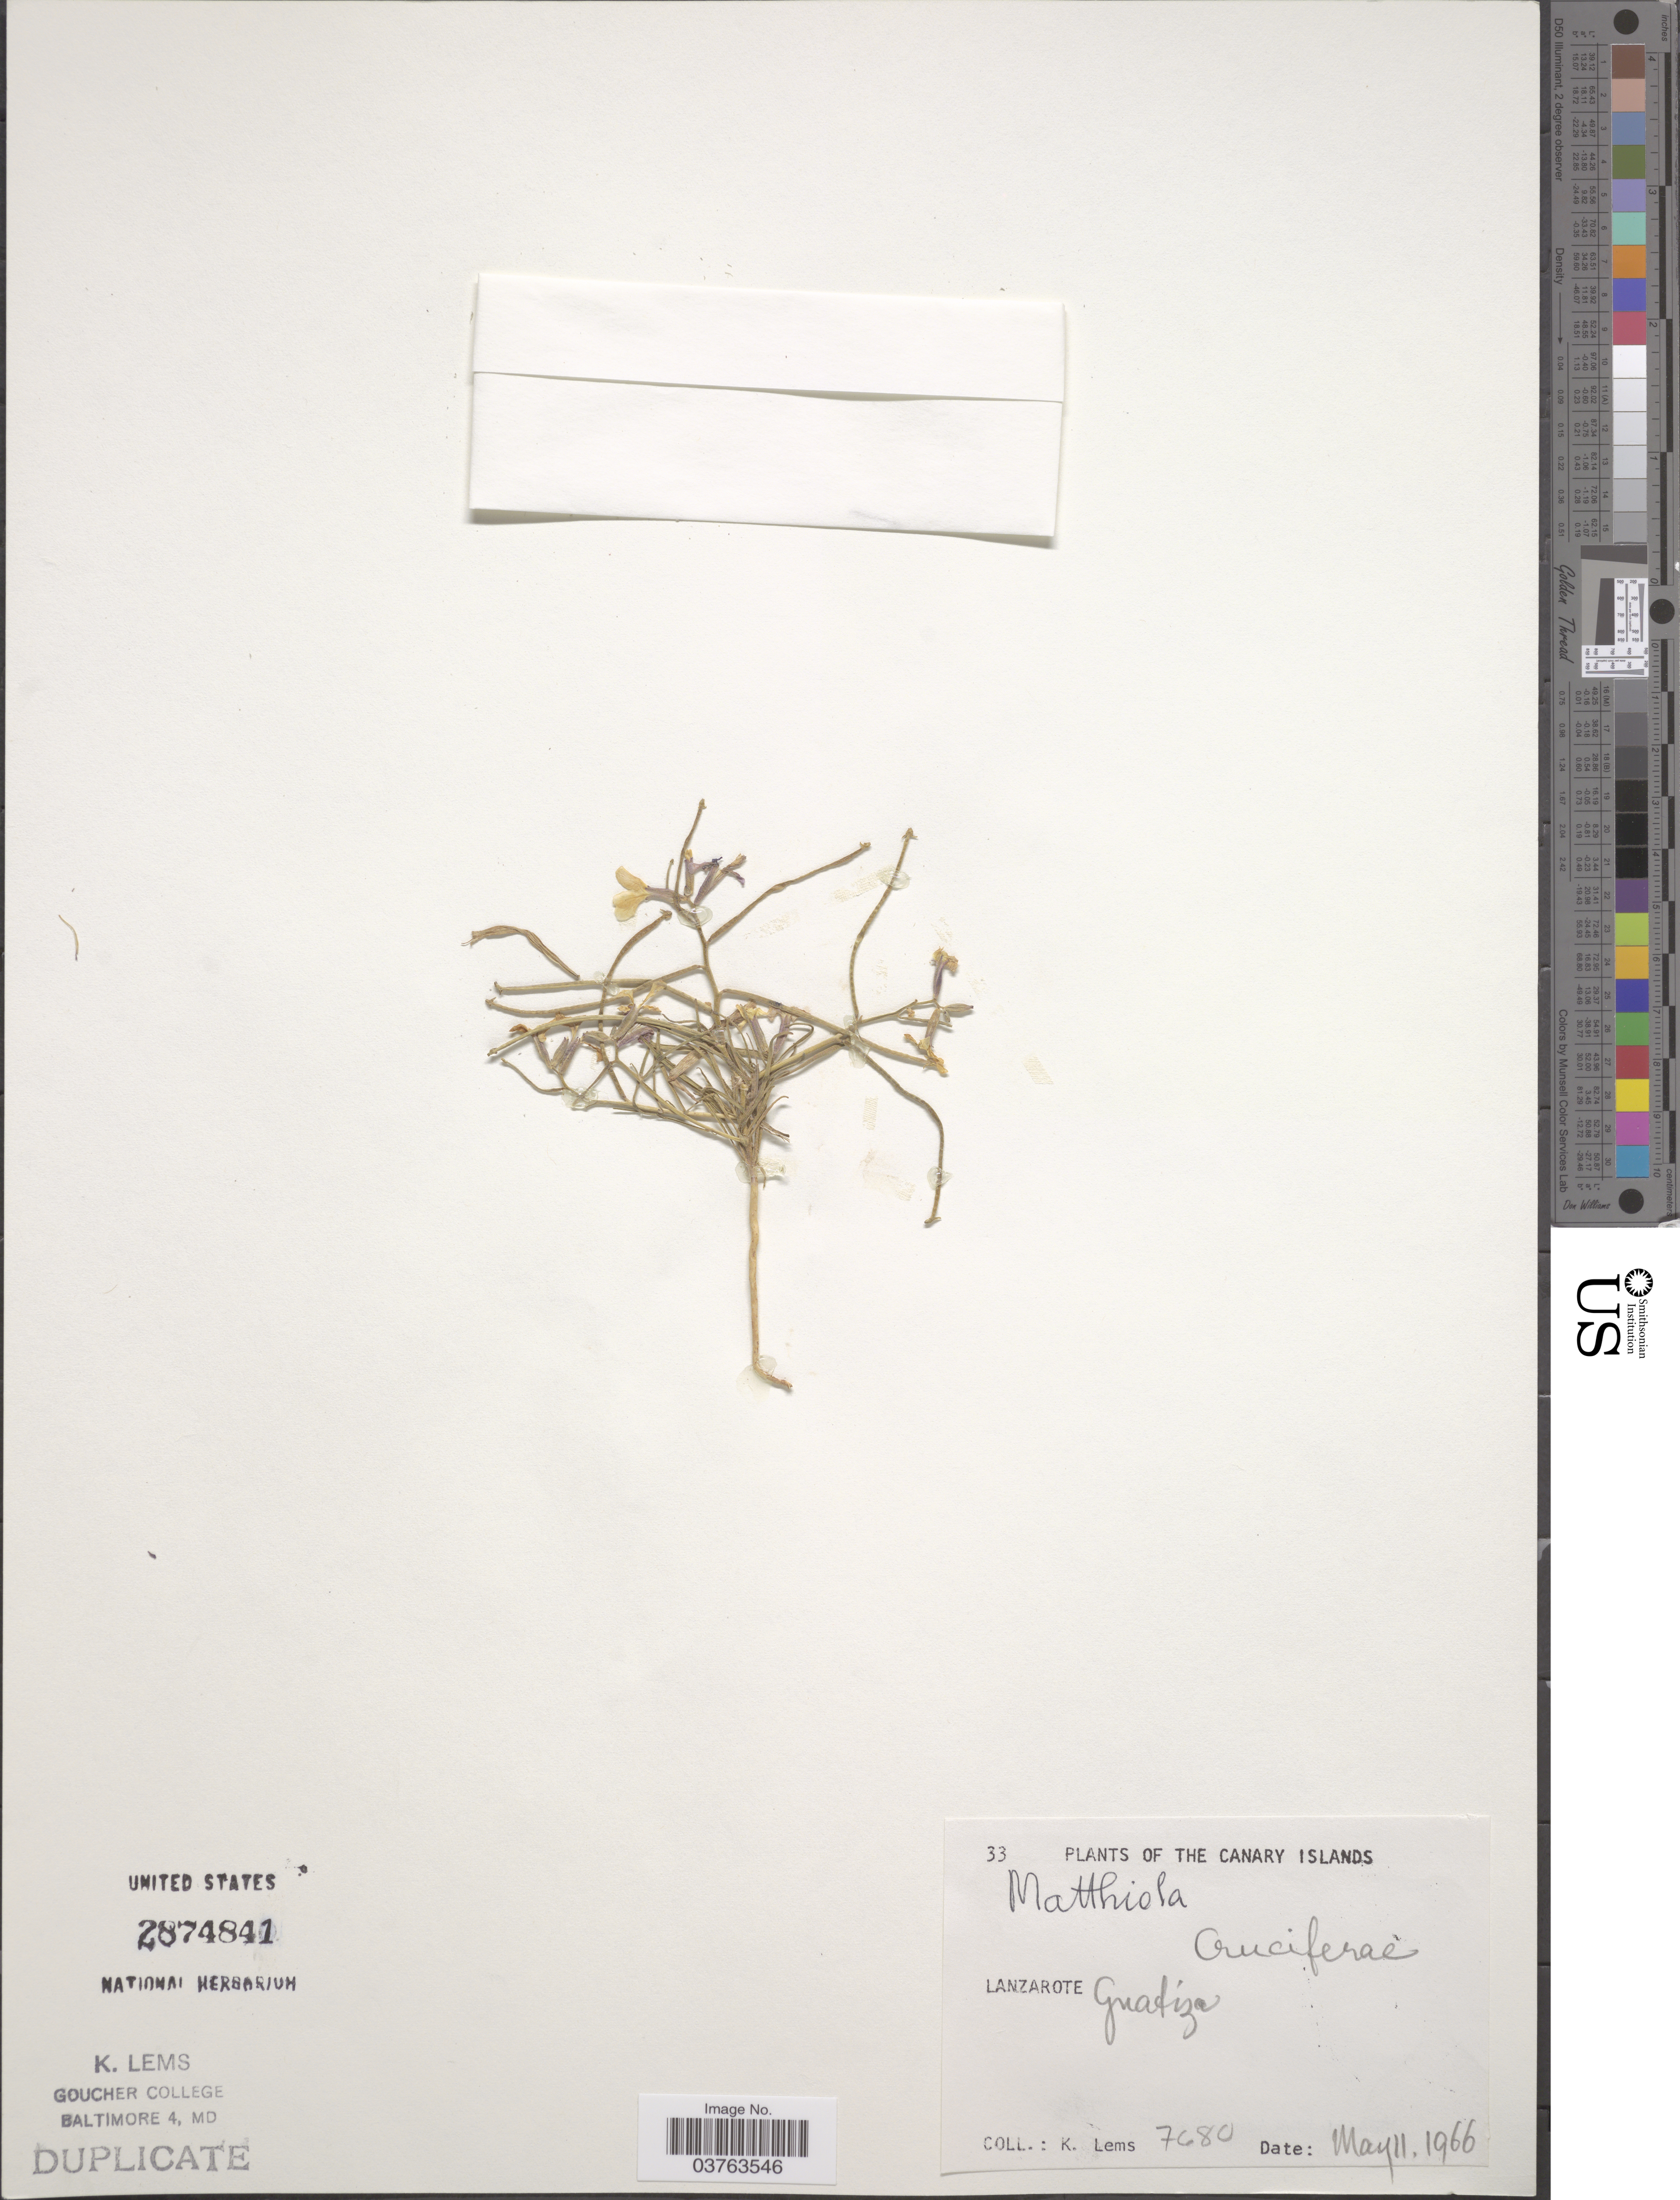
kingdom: Plantae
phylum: Tracheophyta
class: Magnoliopsida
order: Brassicales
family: Brassicaceae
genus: Matthiola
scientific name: Matthiola sp.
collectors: K. Lems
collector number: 7680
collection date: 1966-05-11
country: Spain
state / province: Canarias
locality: The Canary Islands. Lanzarote Guatiza.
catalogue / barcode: US 2874841